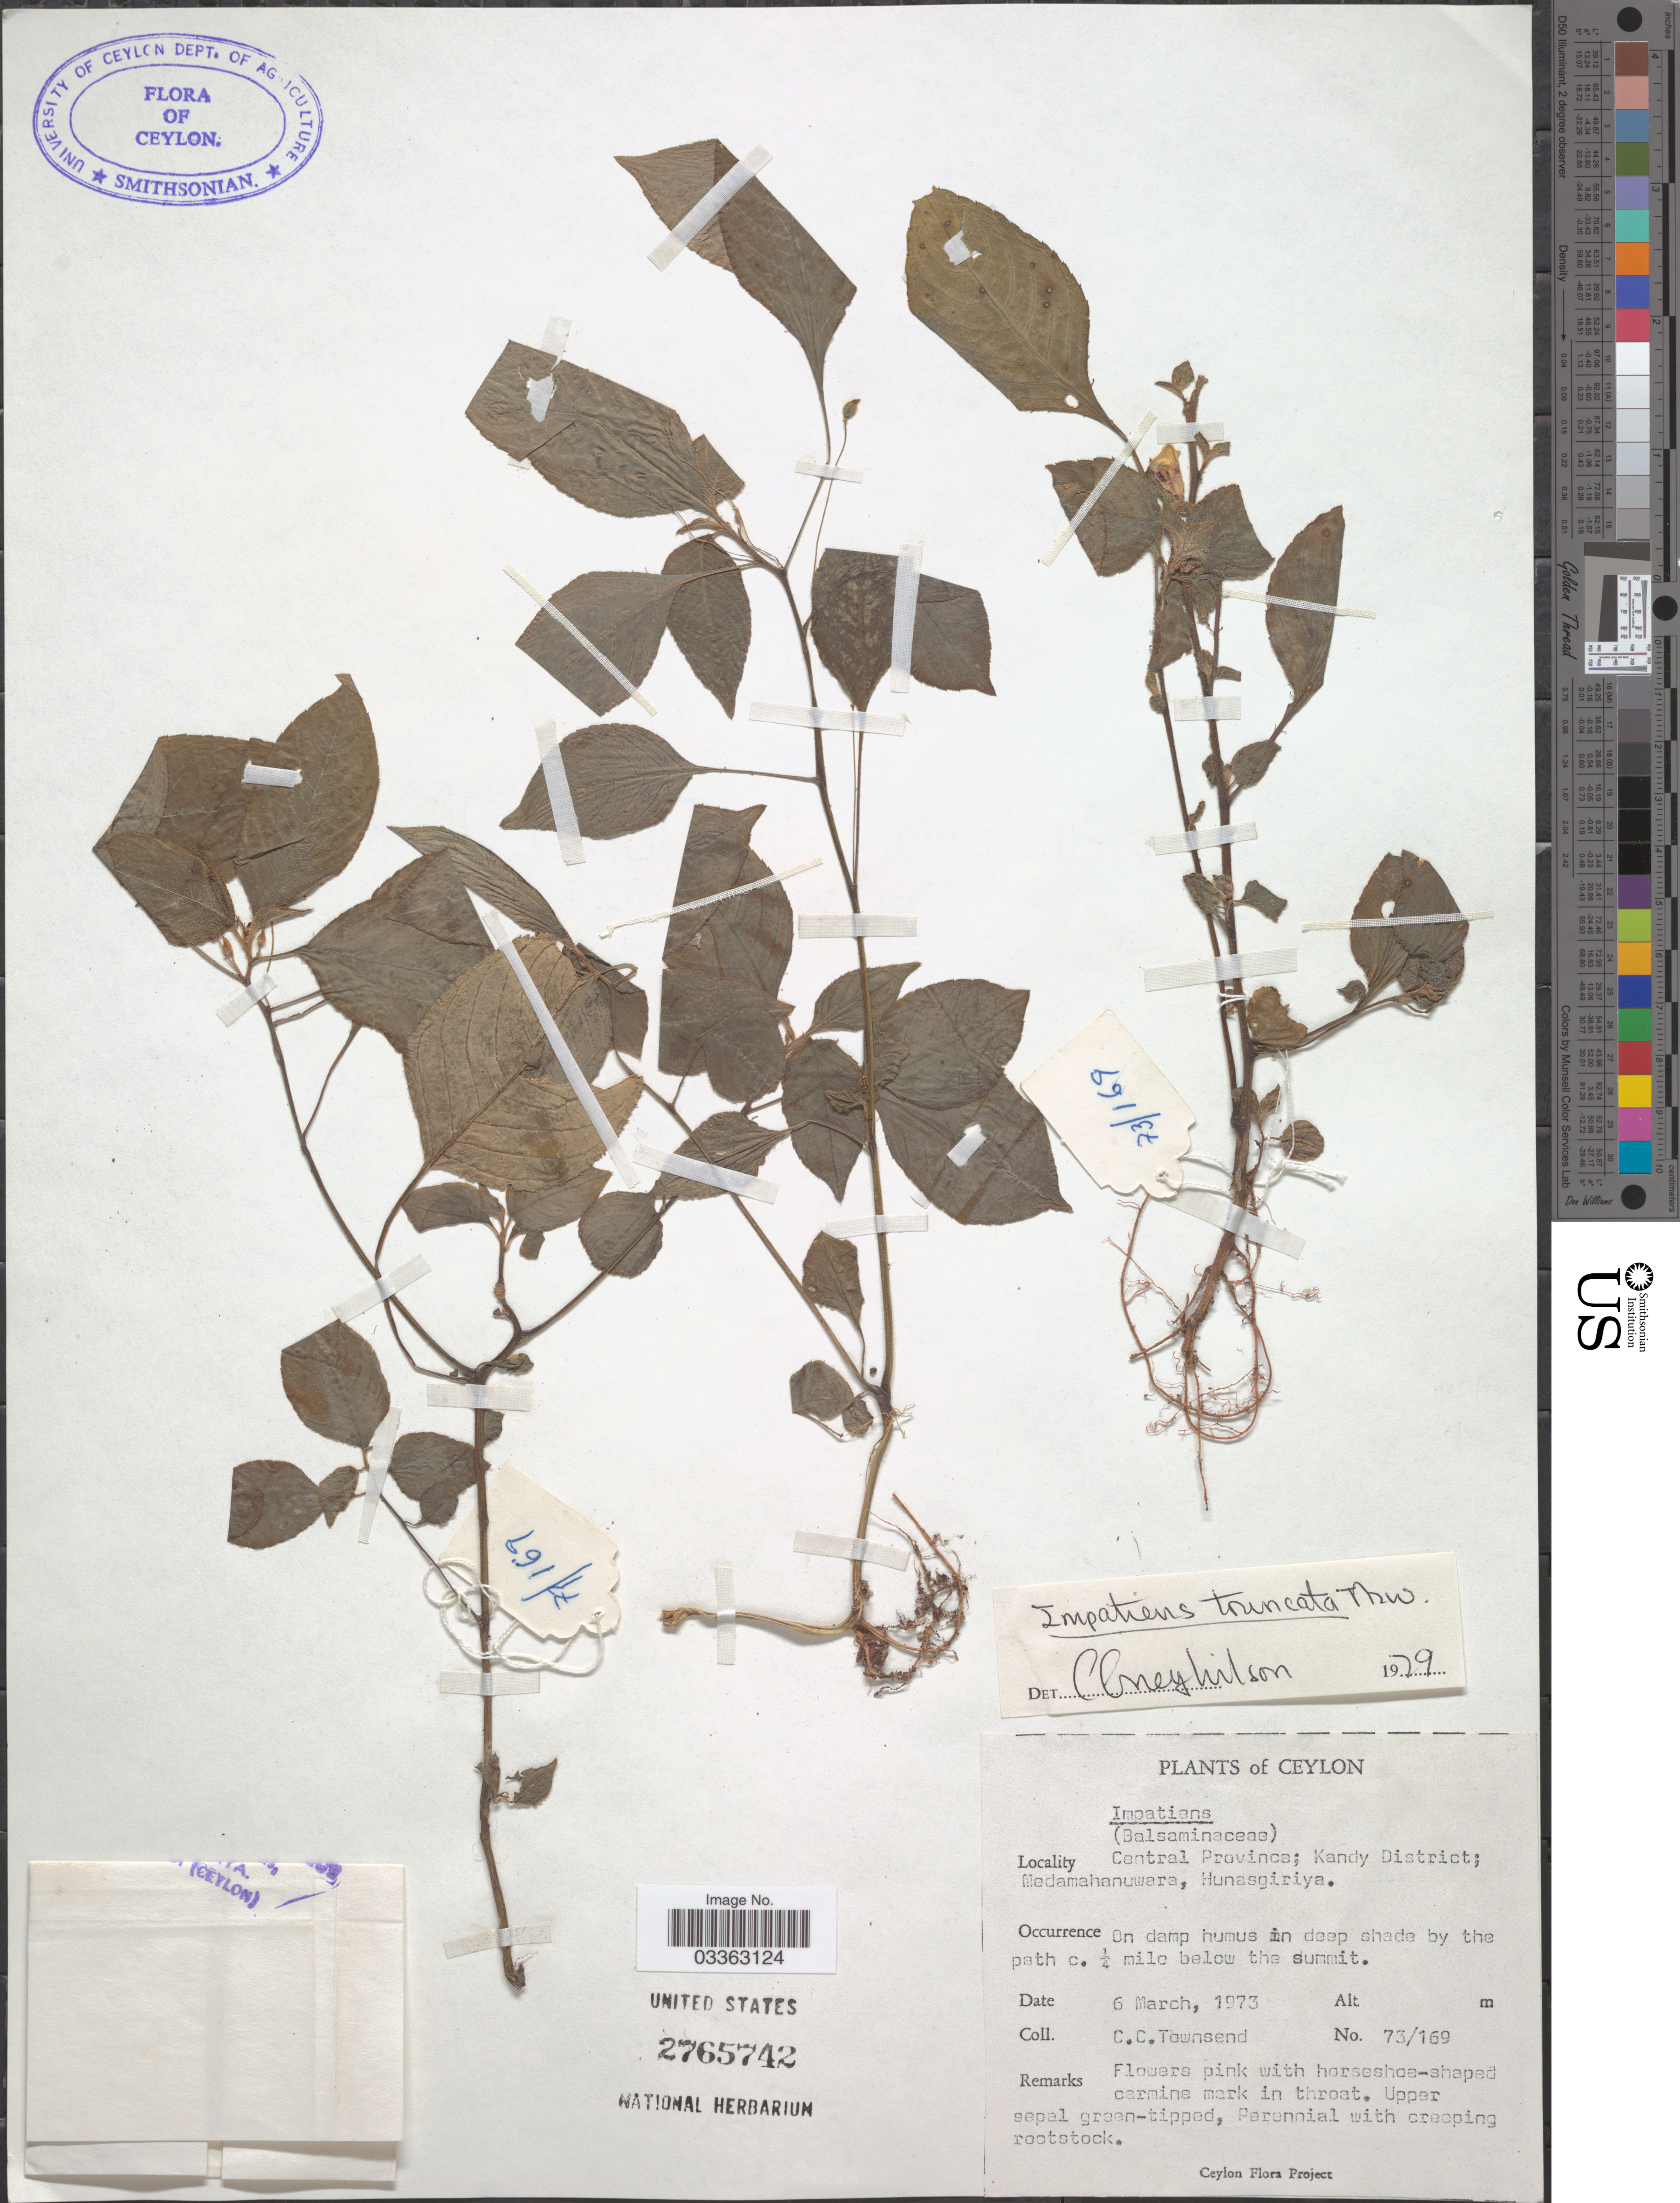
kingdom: Plantae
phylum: Tracheophyta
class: Magnoliopsida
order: Ericales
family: Balsaminaceae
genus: Impatiens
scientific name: Impatiens truncata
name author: Thwaites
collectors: C. C. Townsend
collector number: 73/169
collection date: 1973-03-06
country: Sri Lanka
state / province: Central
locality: Ceylon, Kandy District; Medamahanuwara, Hunasgiriya, On damp humus in deep shade by the path c. ¼ mile below the summit.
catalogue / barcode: US 2765742